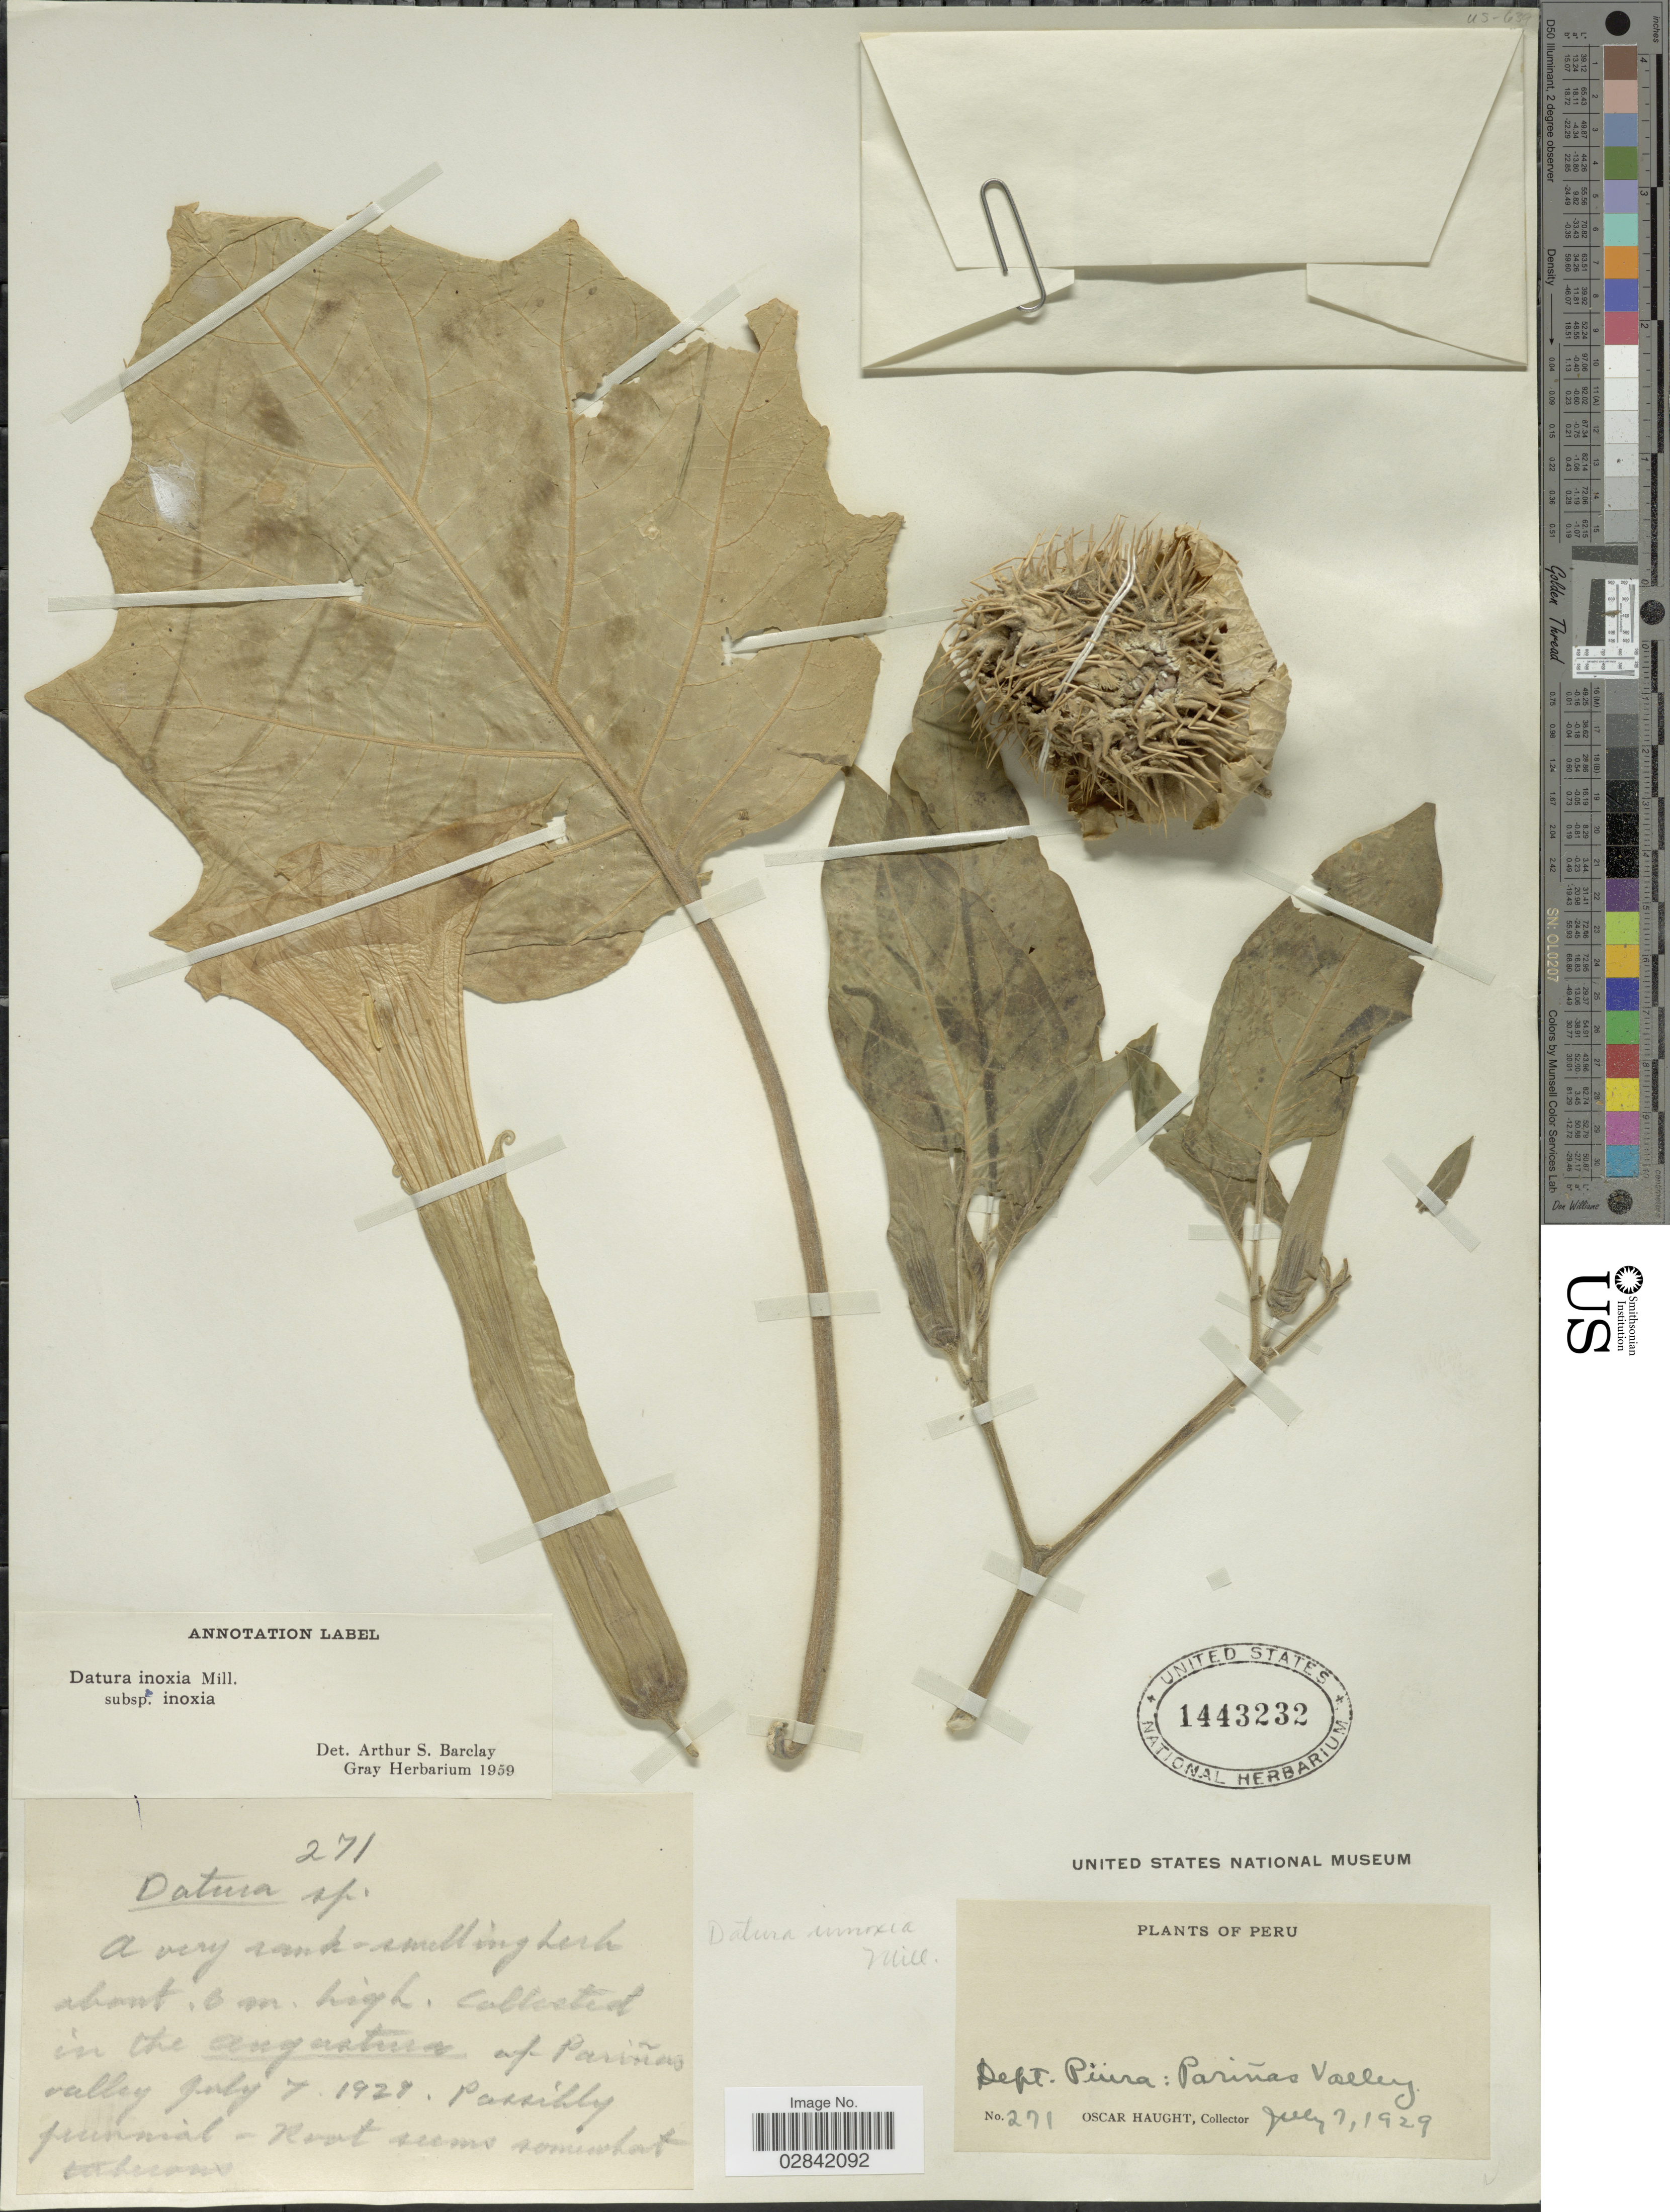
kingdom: Plantae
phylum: Tracheophyta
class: Magnoliopsida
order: Solanales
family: Solanaceae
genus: Datura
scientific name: Datura innoxia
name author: Mill.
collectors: O. Haught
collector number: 271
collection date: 1929-07-07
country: Peru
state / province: Piura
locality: Dept. Piura: Pariñas Valley, in the Angustina of Pariñas valley.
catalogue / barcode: US 1443232